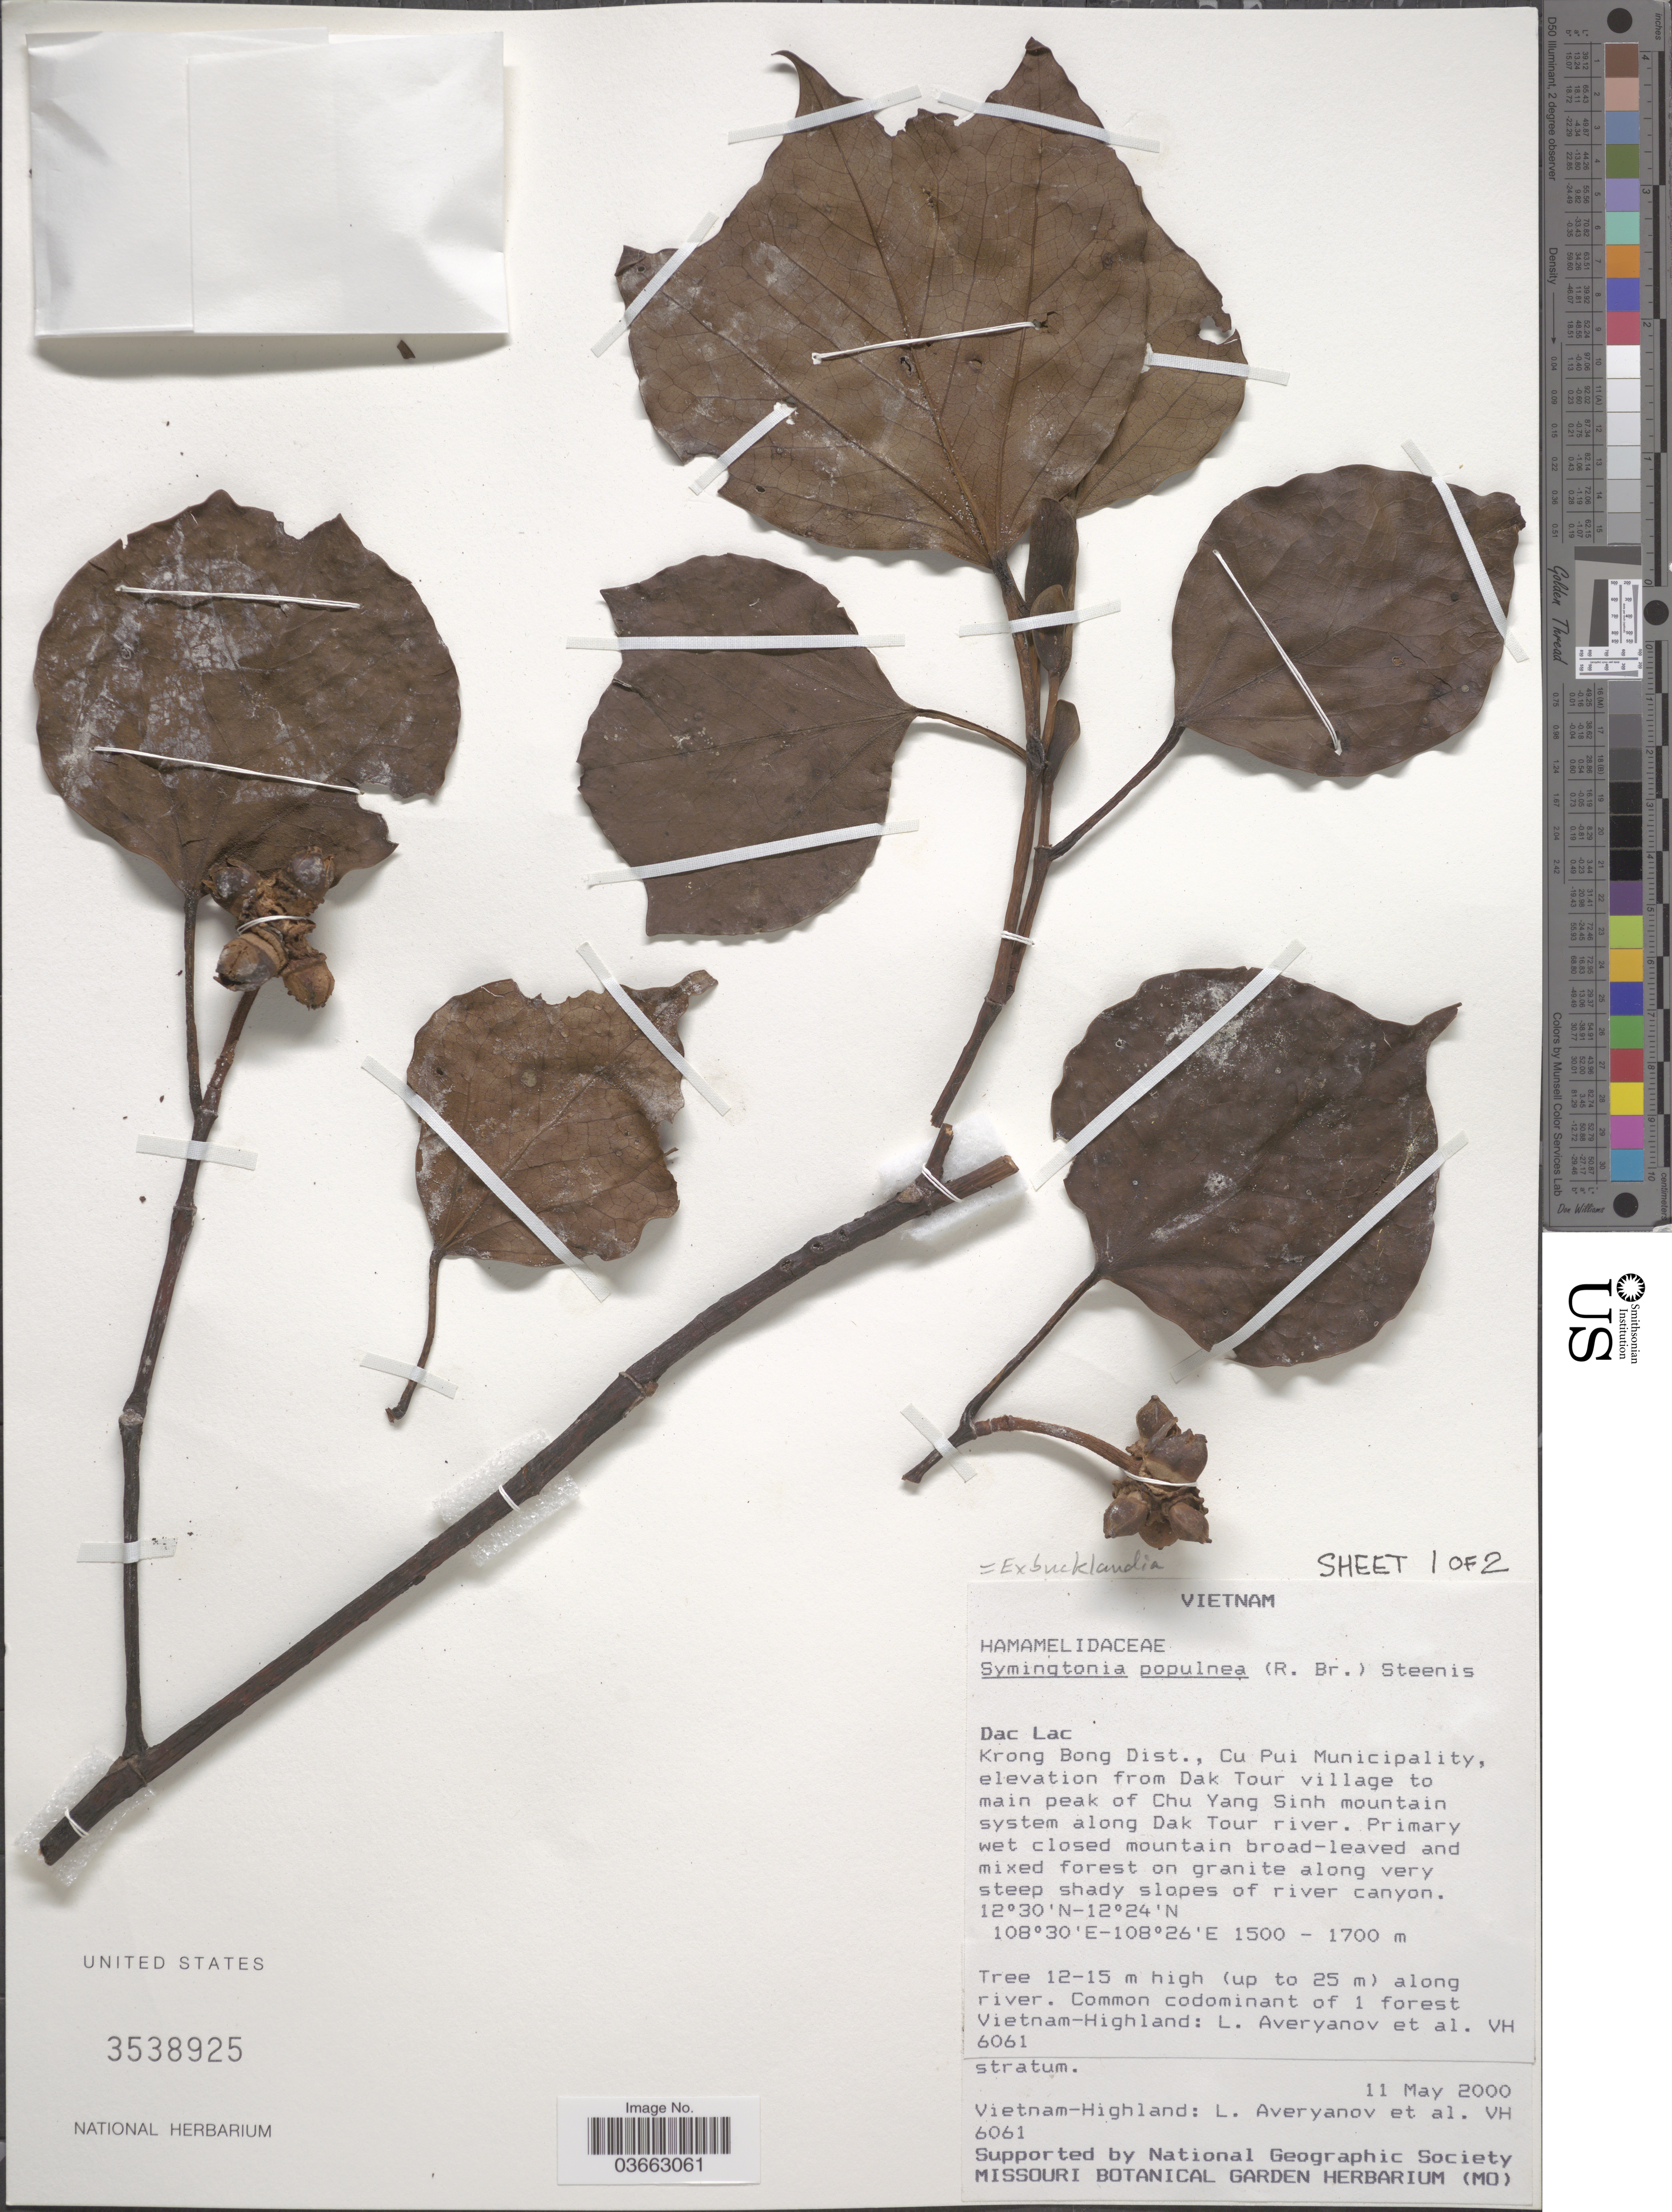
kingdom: Plantae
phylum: Tracheophyta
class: Magnoliopsida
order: Saxifragales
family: Hamamelidaceae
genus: Exbucklandia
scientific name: Exbucklandia tonkinensis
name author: H.T. Chang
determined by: Strong, Mark T., (BOT), Smithsonian Institution - National Museum of Natural History (UNITED STATES)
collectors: L. Averyanov & et al.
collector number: VH 6061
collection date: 2000-05-11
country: Vietnam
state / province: Dak Lak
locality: Dac Lac. Krong Bong Dist., Cu Pui Municipality, elevation from Dak Tour village to main peak of Chu Yang Sinh mountain system along Dak Tour river. Vietnam Highland?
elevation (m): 1500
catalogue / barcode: US 3538925